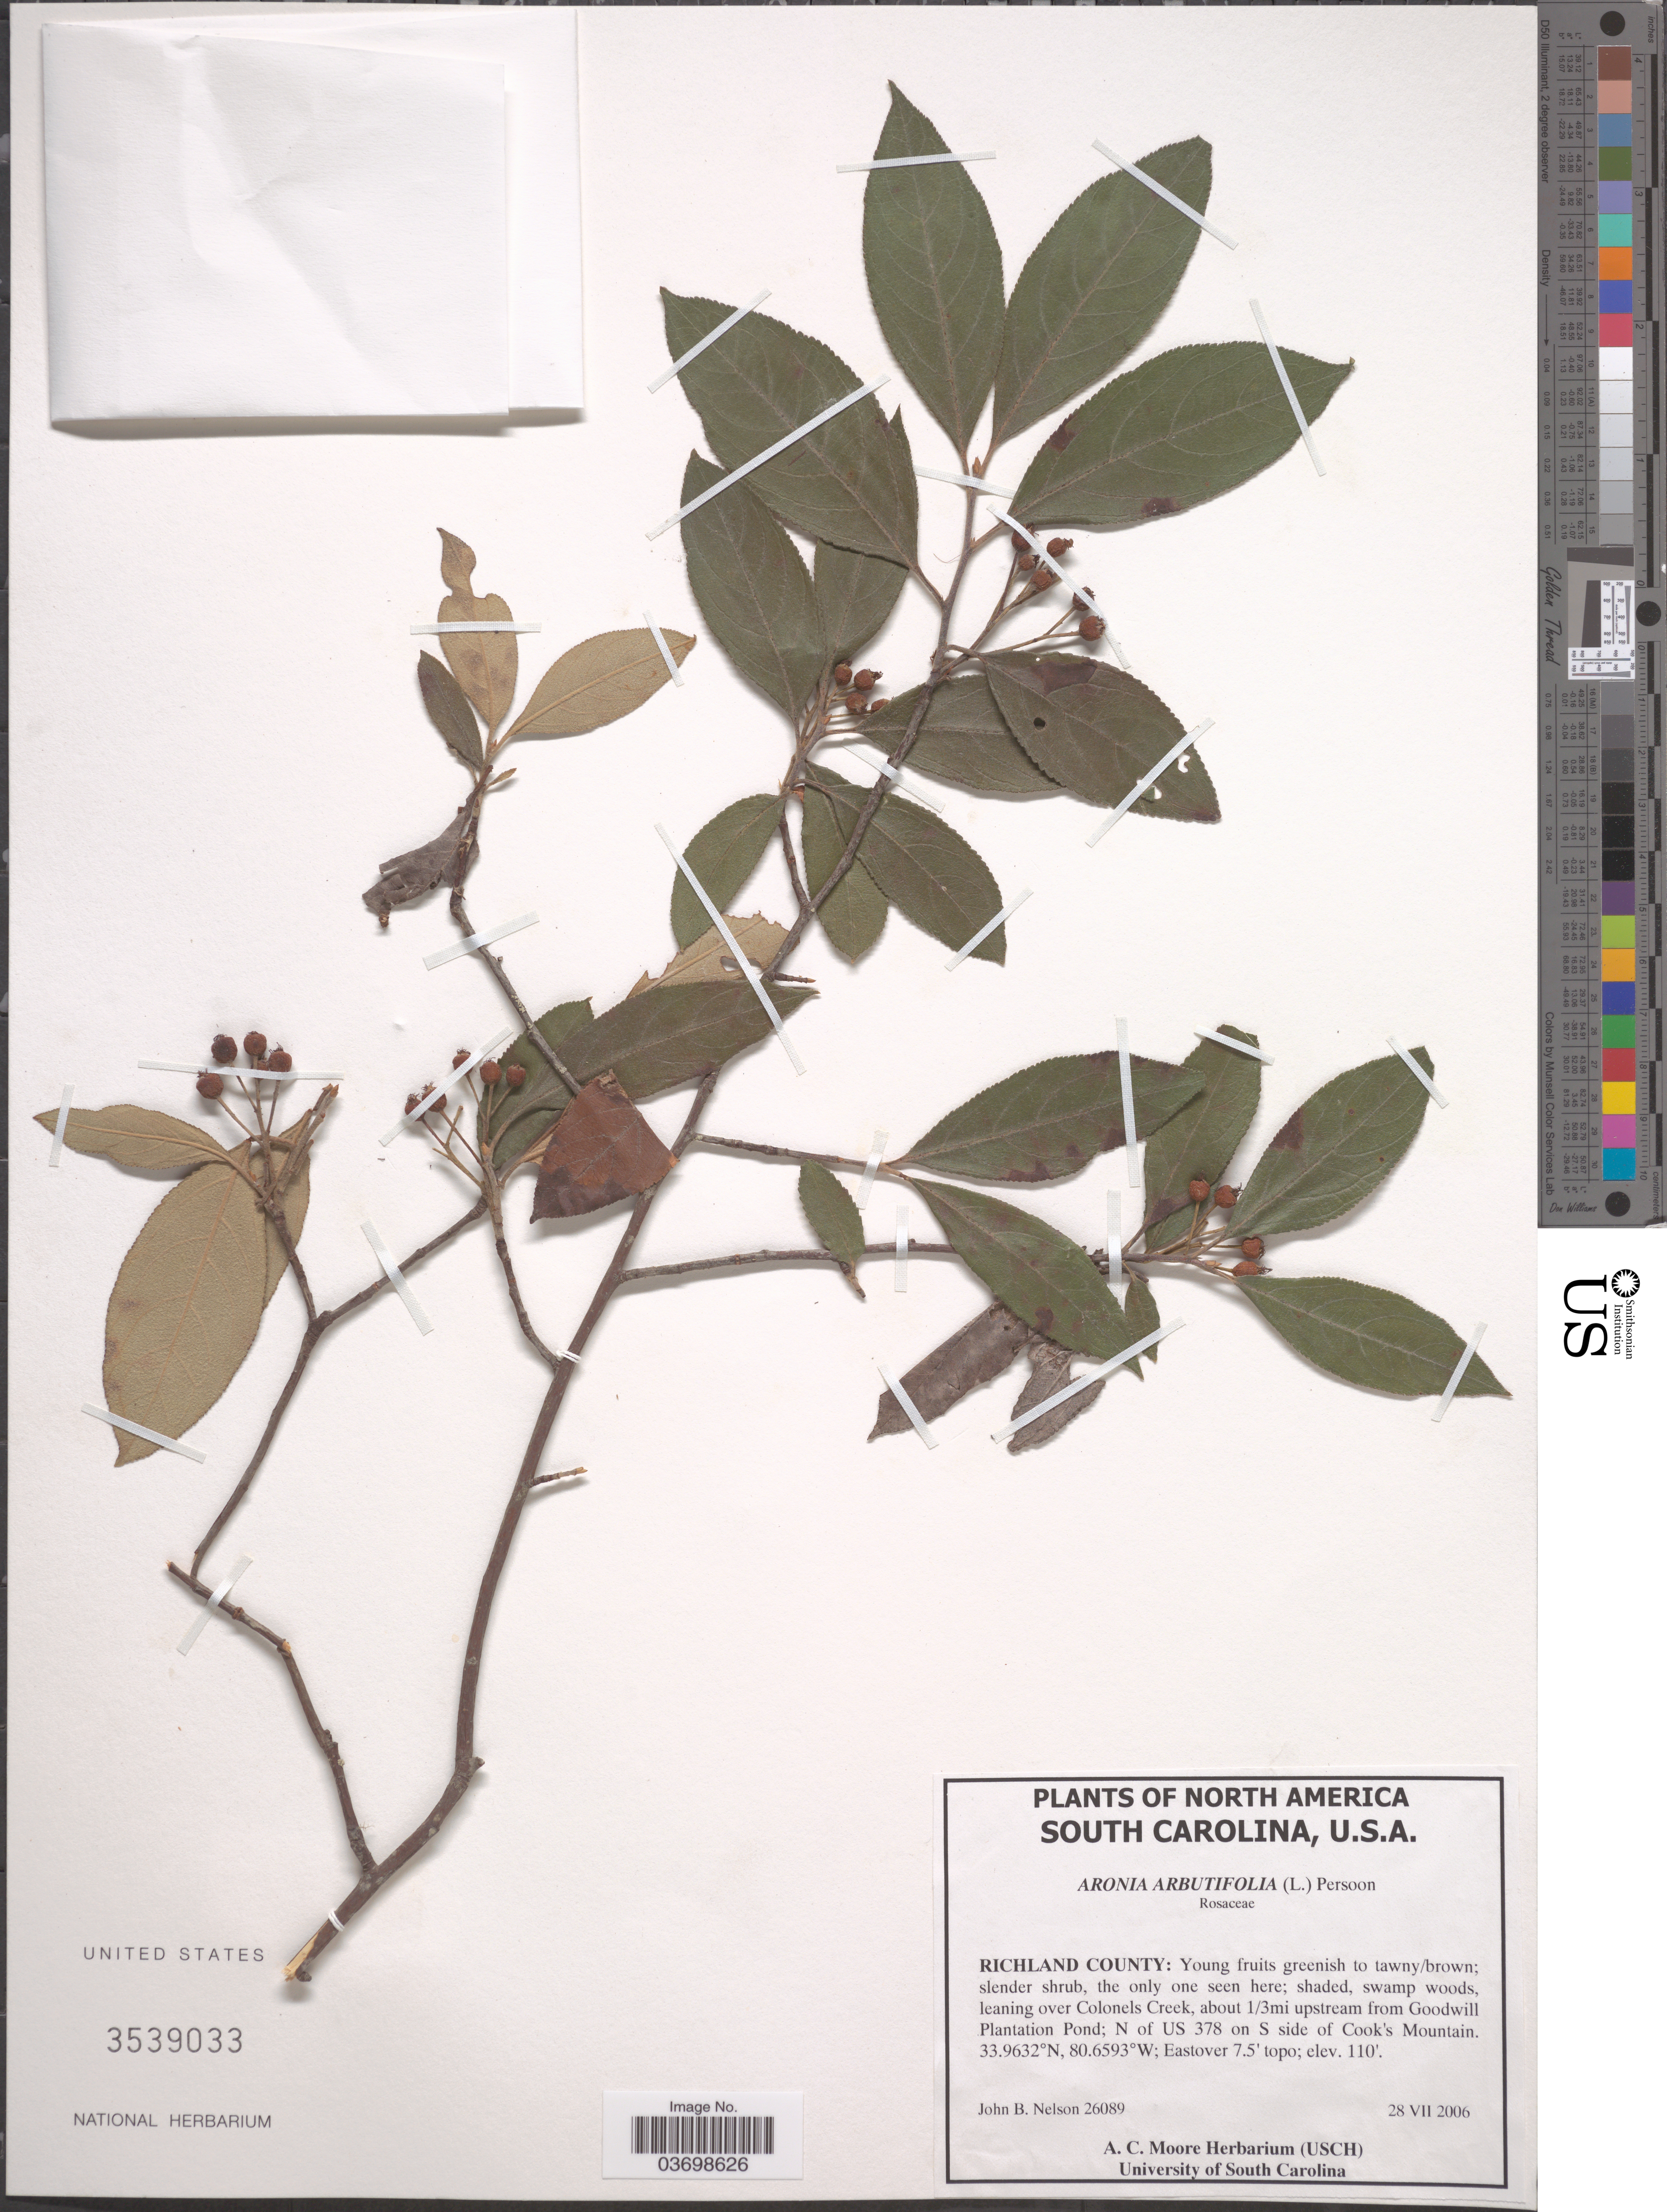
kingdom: Plantae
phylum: Tracheophyta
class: Magnoliopsida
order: Rosales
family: Rosaceae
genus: Aronia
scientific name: Aronia arbutifolia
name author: (L.) Pers.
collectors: J. B. Nelson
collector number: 26089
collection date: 2006-07-28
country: United States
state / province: South Carolina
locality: Richland County: shaded, swamp woods, leaning over Colonels Creek, about 1/3mi upstream from Goodwill Plantation Pond; N of US 378 on S side of Cook's Mountain.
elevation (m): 34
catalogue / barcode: US 3539033